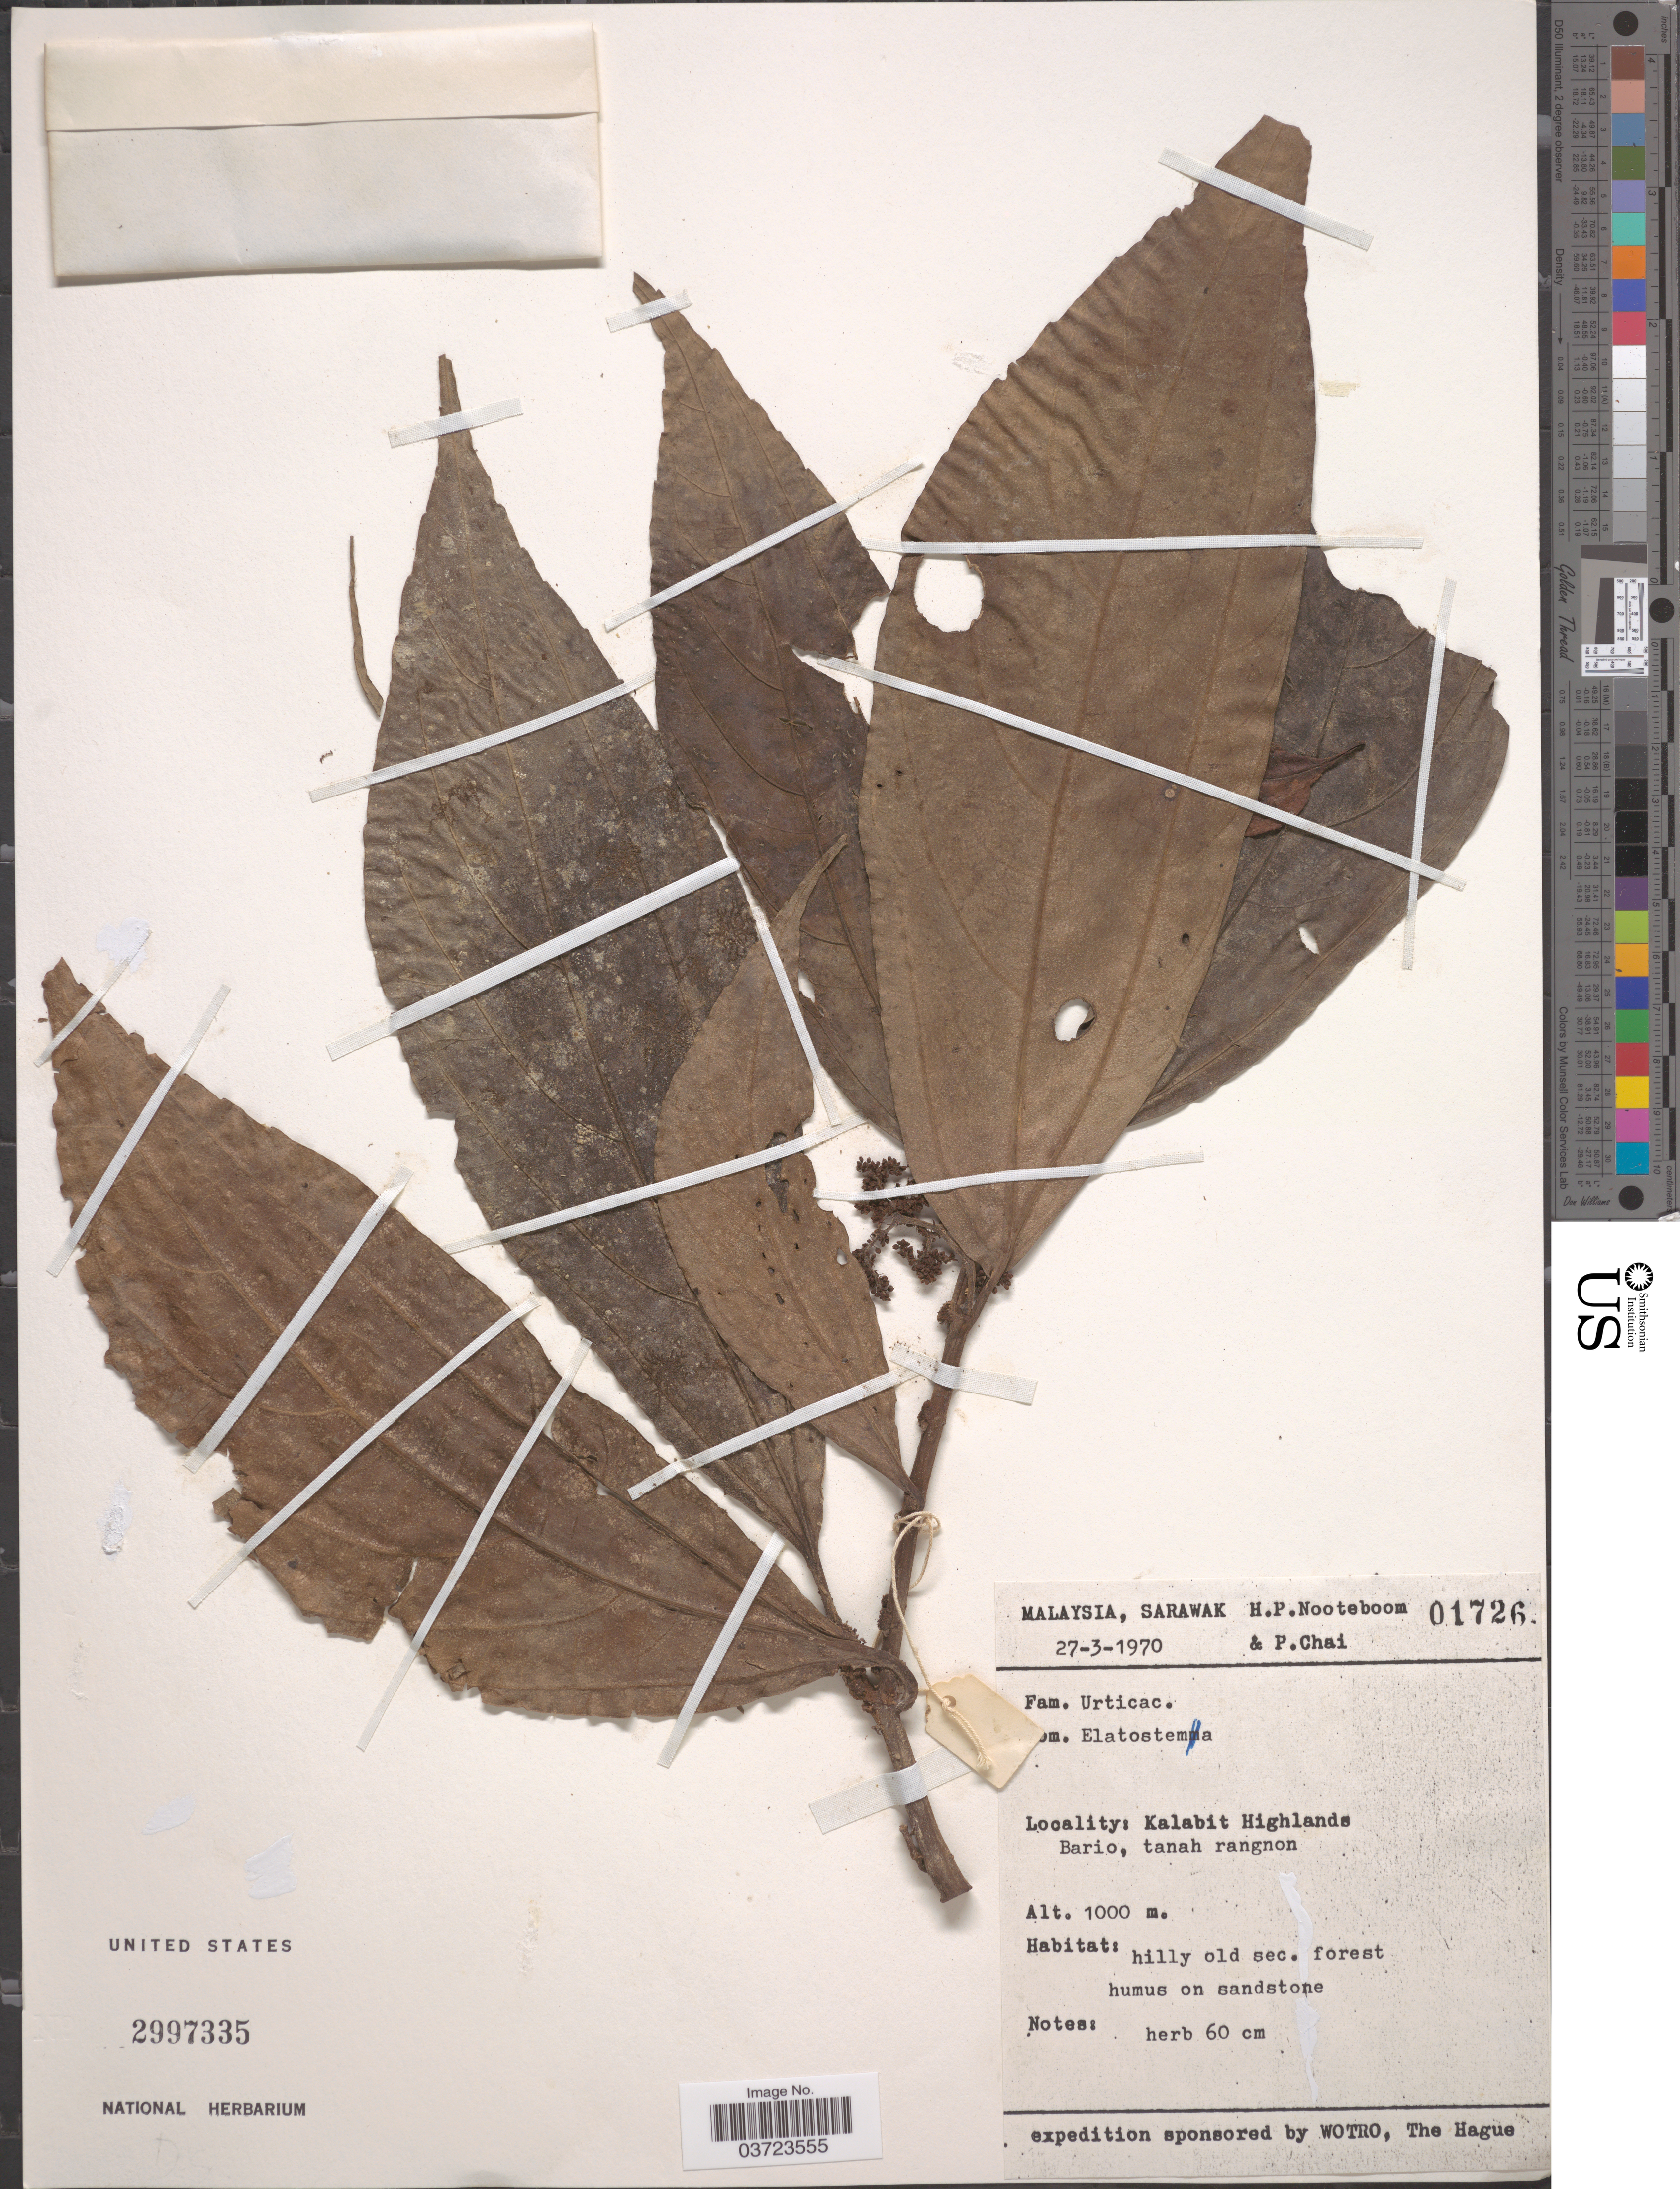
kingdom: Plantae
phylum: Tracheophyta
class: Magnoliopsida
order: Rosales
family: Urticaceae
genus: Elatostema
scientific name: Elatostema sp.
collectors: H. P. Nooteboom & P. Chai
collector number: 01726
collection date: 1970-03-27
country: Malaysia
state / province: Sarawak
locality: Kalabit Highlands. Bario, tanah rangnon.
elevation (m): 1000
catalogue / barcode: US 2997335